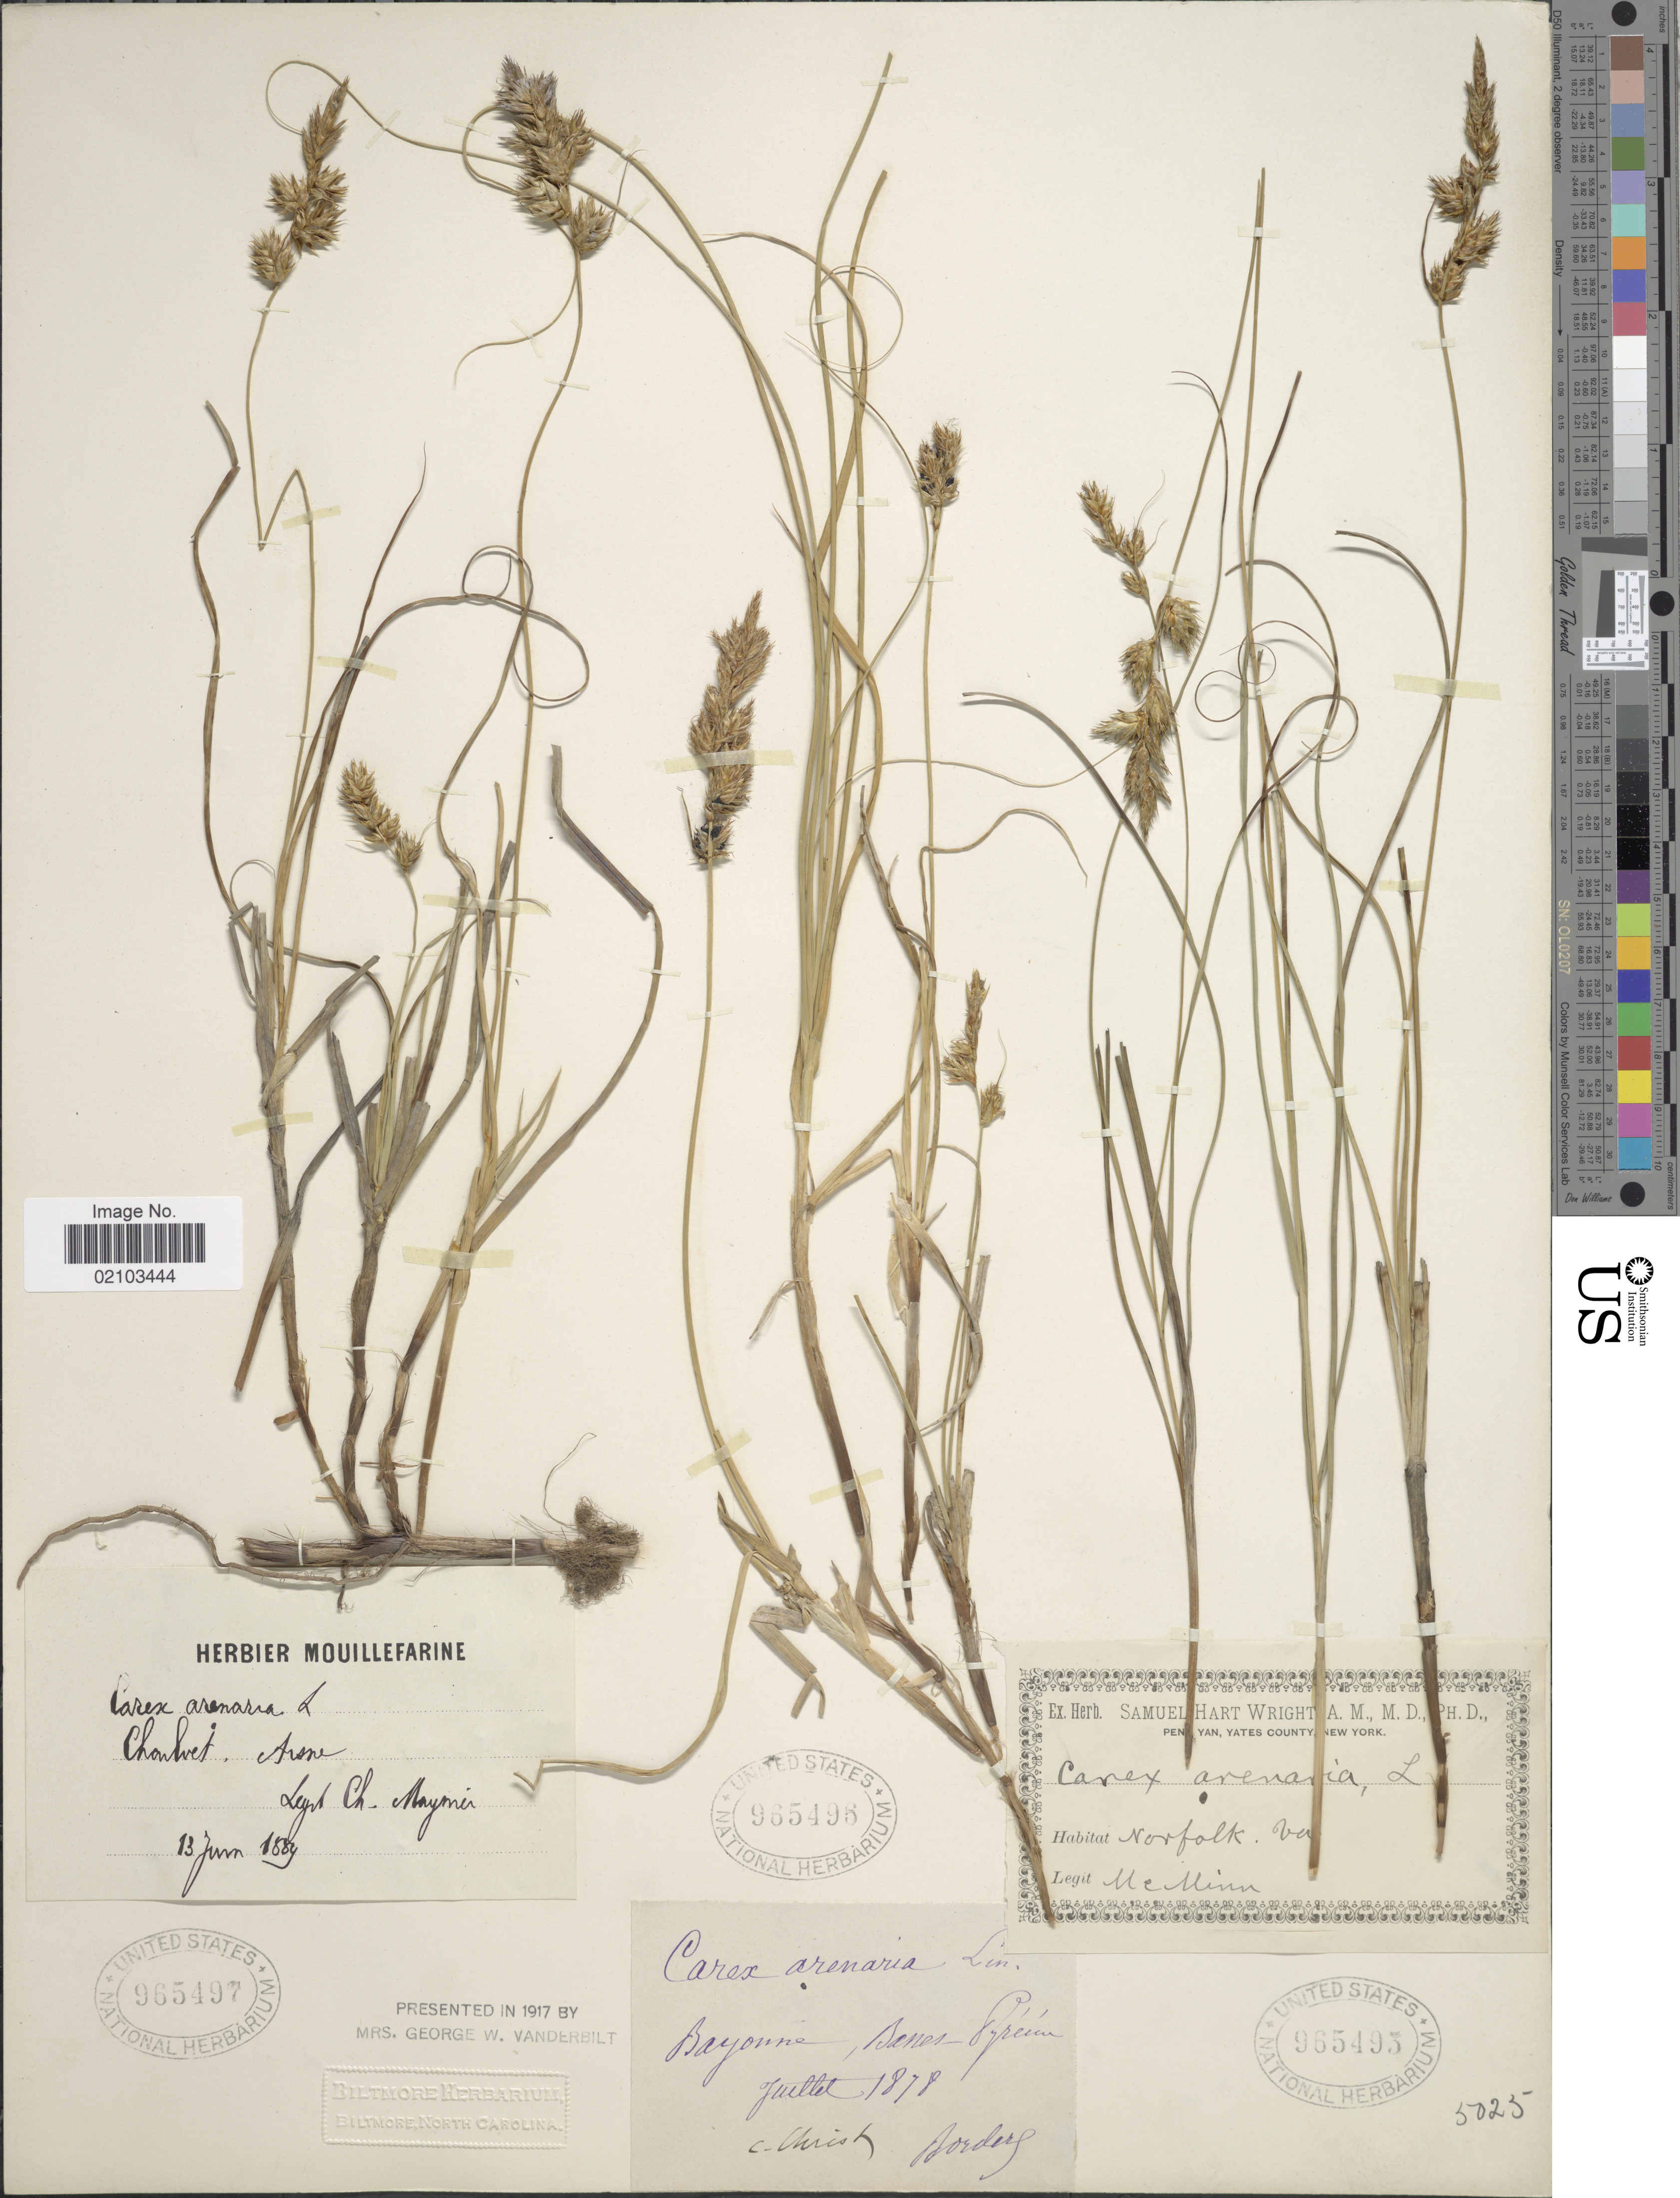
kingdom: Plantae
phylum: Tracheophyta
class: Liliopsida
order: Poales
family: Cyperaceae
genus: Carex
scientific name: Carex arenaria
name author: L.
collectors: -. Bordère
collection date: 1878-07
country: France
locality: C. Christ [unsure placement], Bayonne, Banes-Pyreeen. [interpreted]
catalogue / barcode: US 965496-2